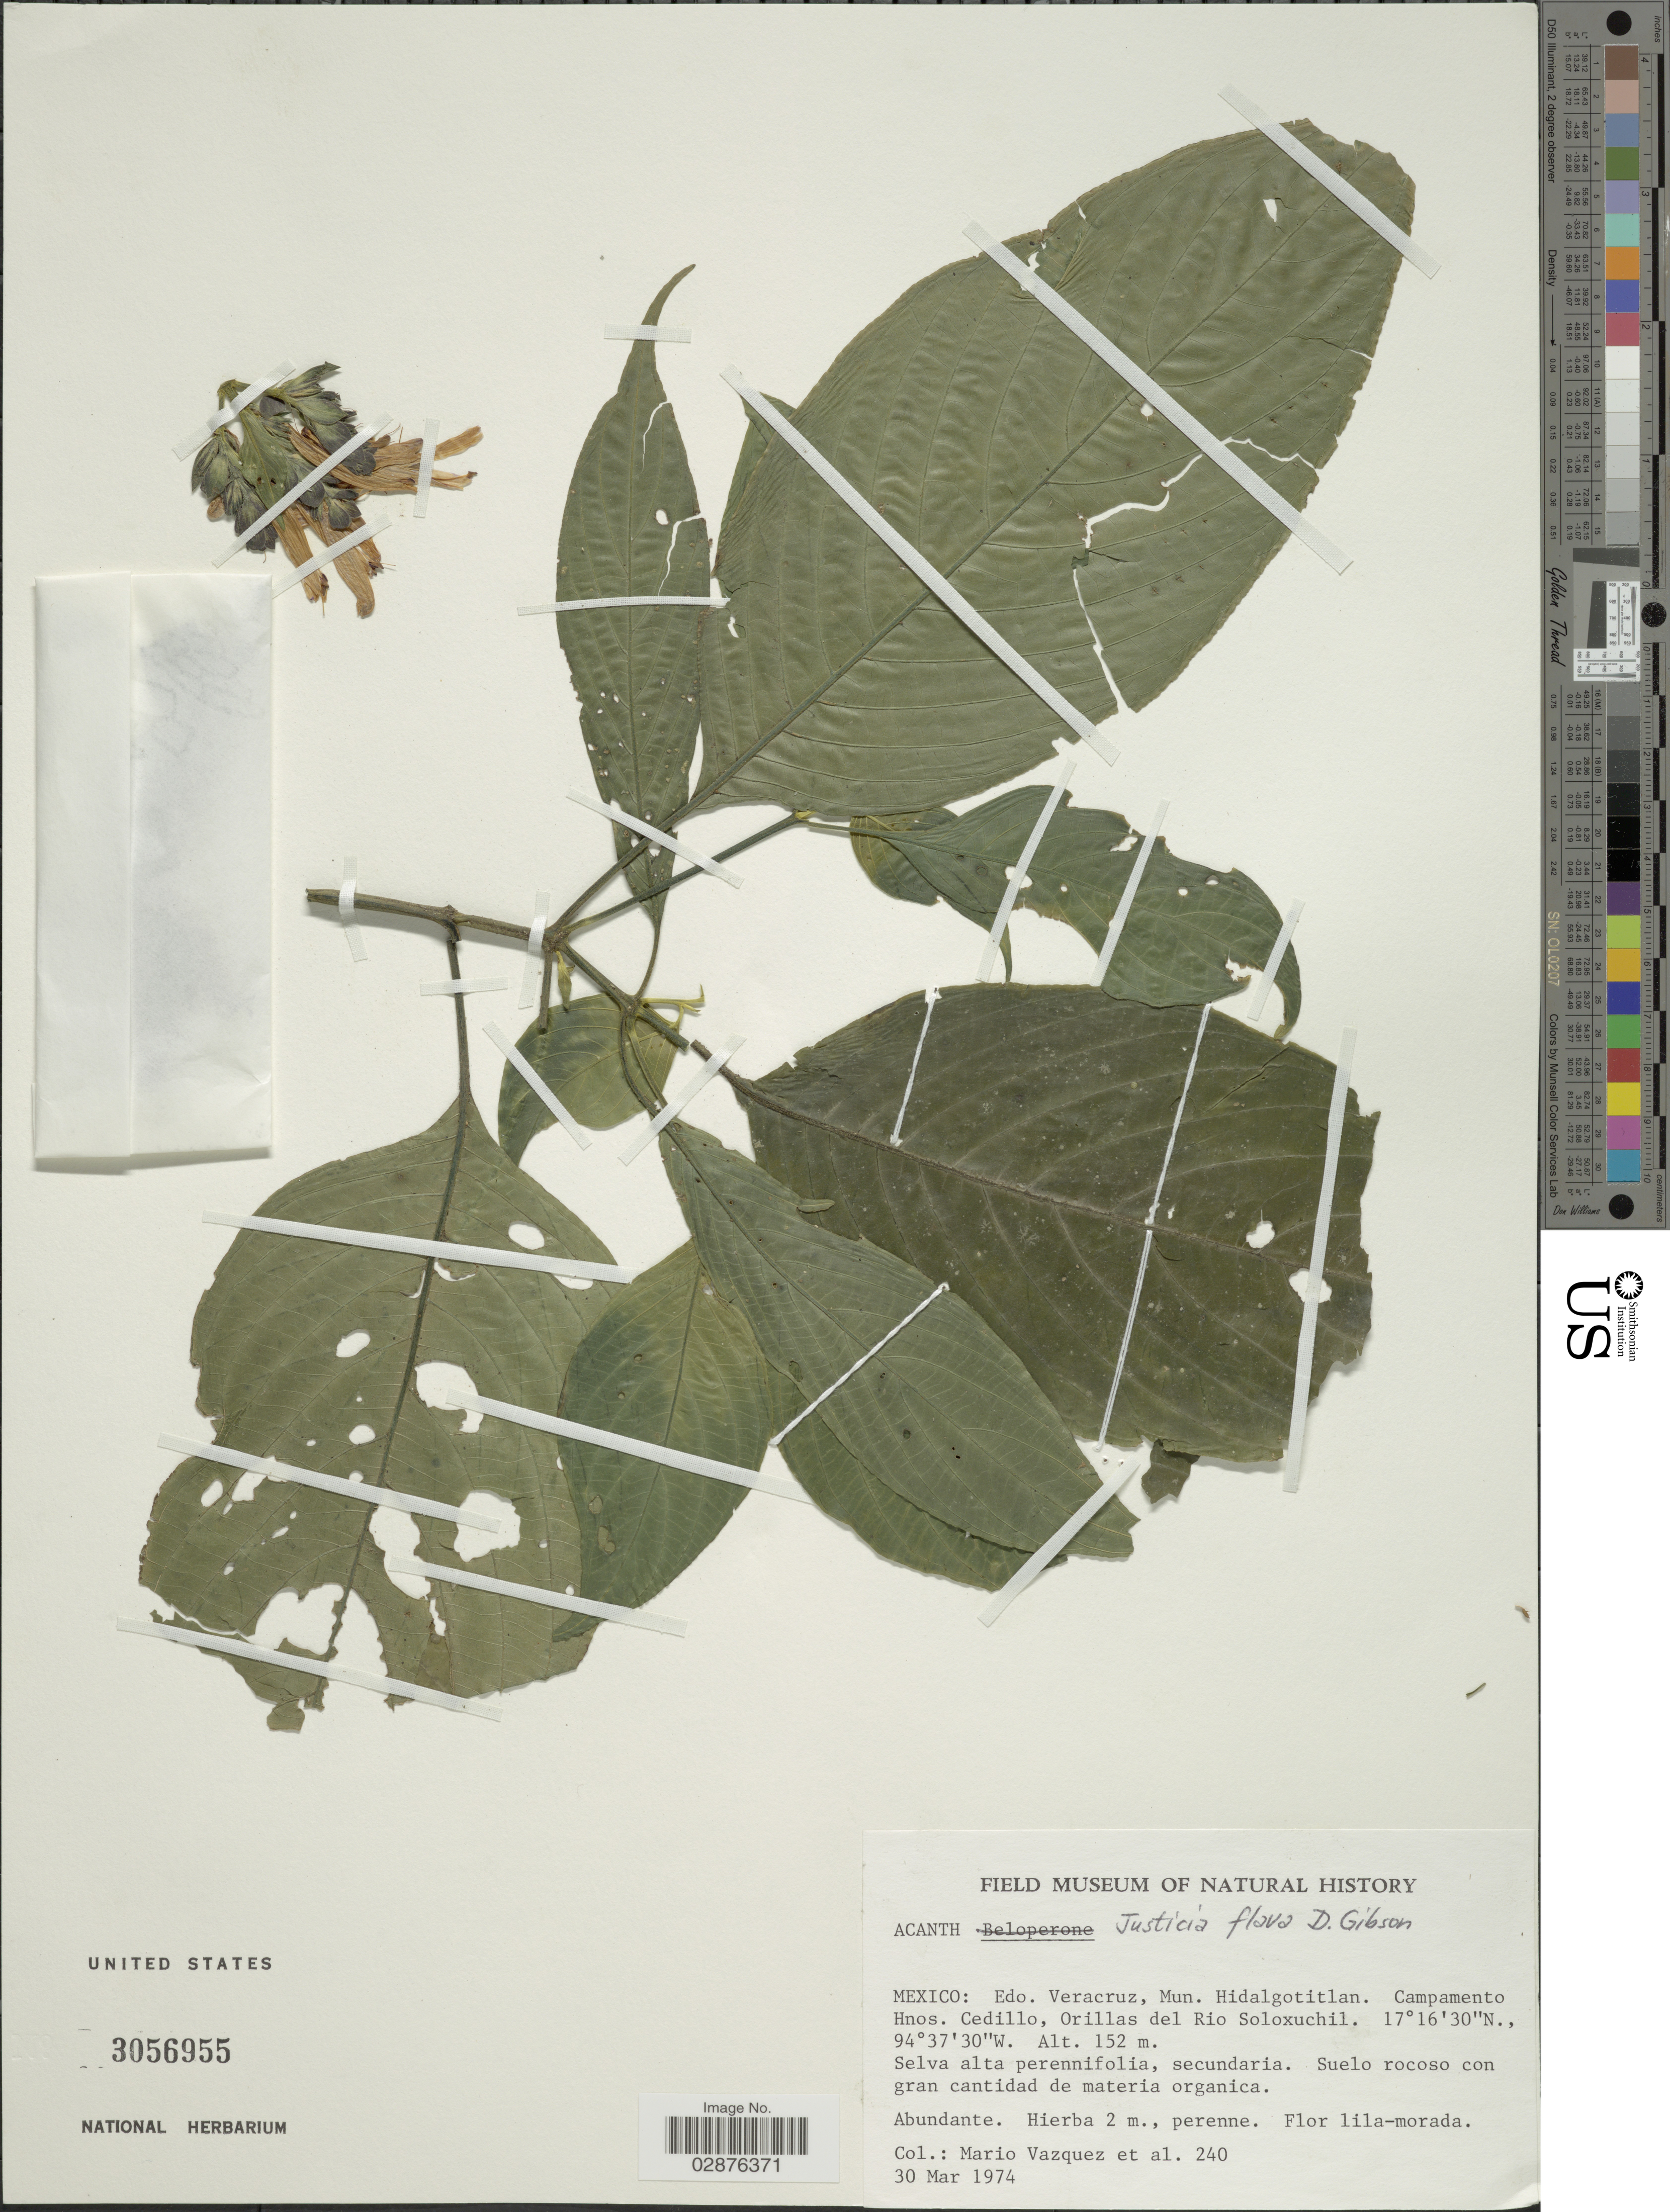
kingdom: Plantae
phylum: Tracheophyta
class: Magnoliopsida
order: Lamiales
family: Acanthaceae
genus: Justicia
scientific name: Justicia flava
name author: (Forssk.) Vahl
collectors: M. Vázquez & et al.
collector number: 240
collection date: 1974-03-30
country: Mexico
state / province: Veracruz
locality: Mun. Hidalgotitlan. Campamento Hnos. Cedillo, Orillas del Rio Soloxuchil.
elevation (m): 152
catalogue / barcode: US 3056955